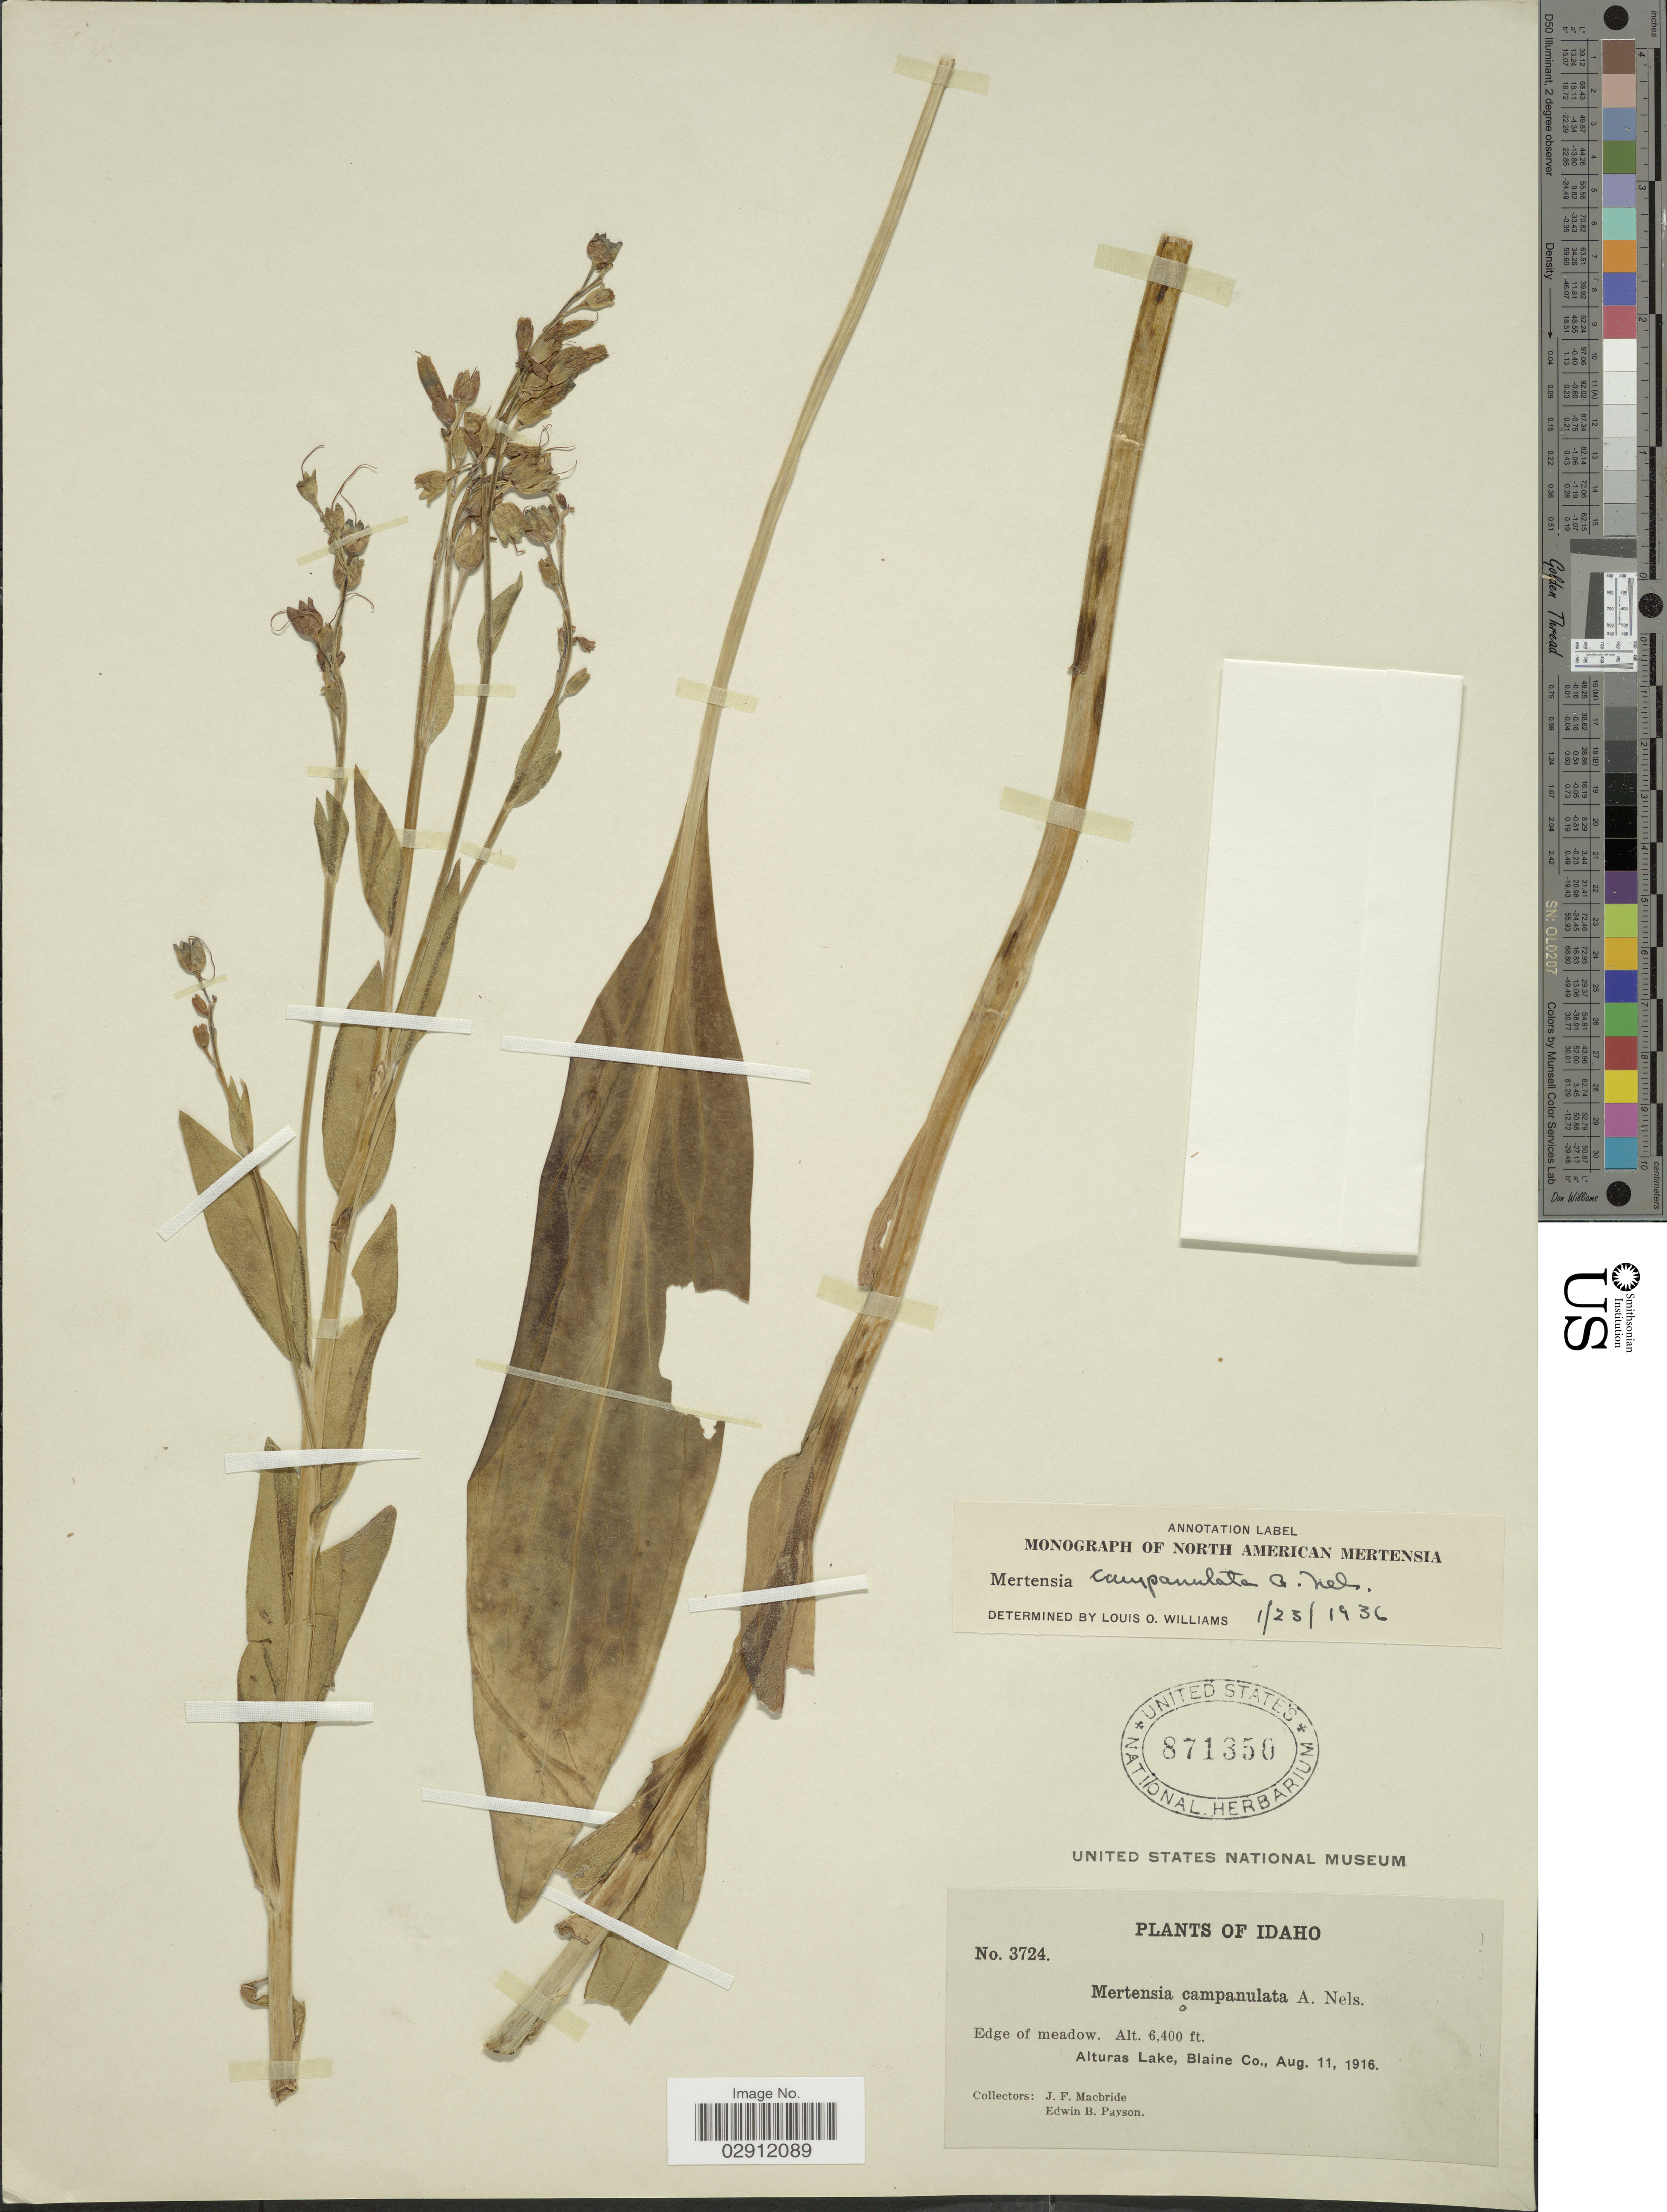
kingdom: Plantae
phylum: Tracheophyta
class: Magnoliopsida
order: Boraginales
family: Boraginaceae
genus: Mertensia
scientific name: Mertensia campanulata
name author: A. Nelson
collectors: J. F. Macbride & E. B. Payson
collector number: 3724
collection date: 1916-08-11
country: United States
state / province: Idaho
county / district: Blaine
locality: Alturas Lake.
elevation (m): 1951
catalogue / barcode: US 871350